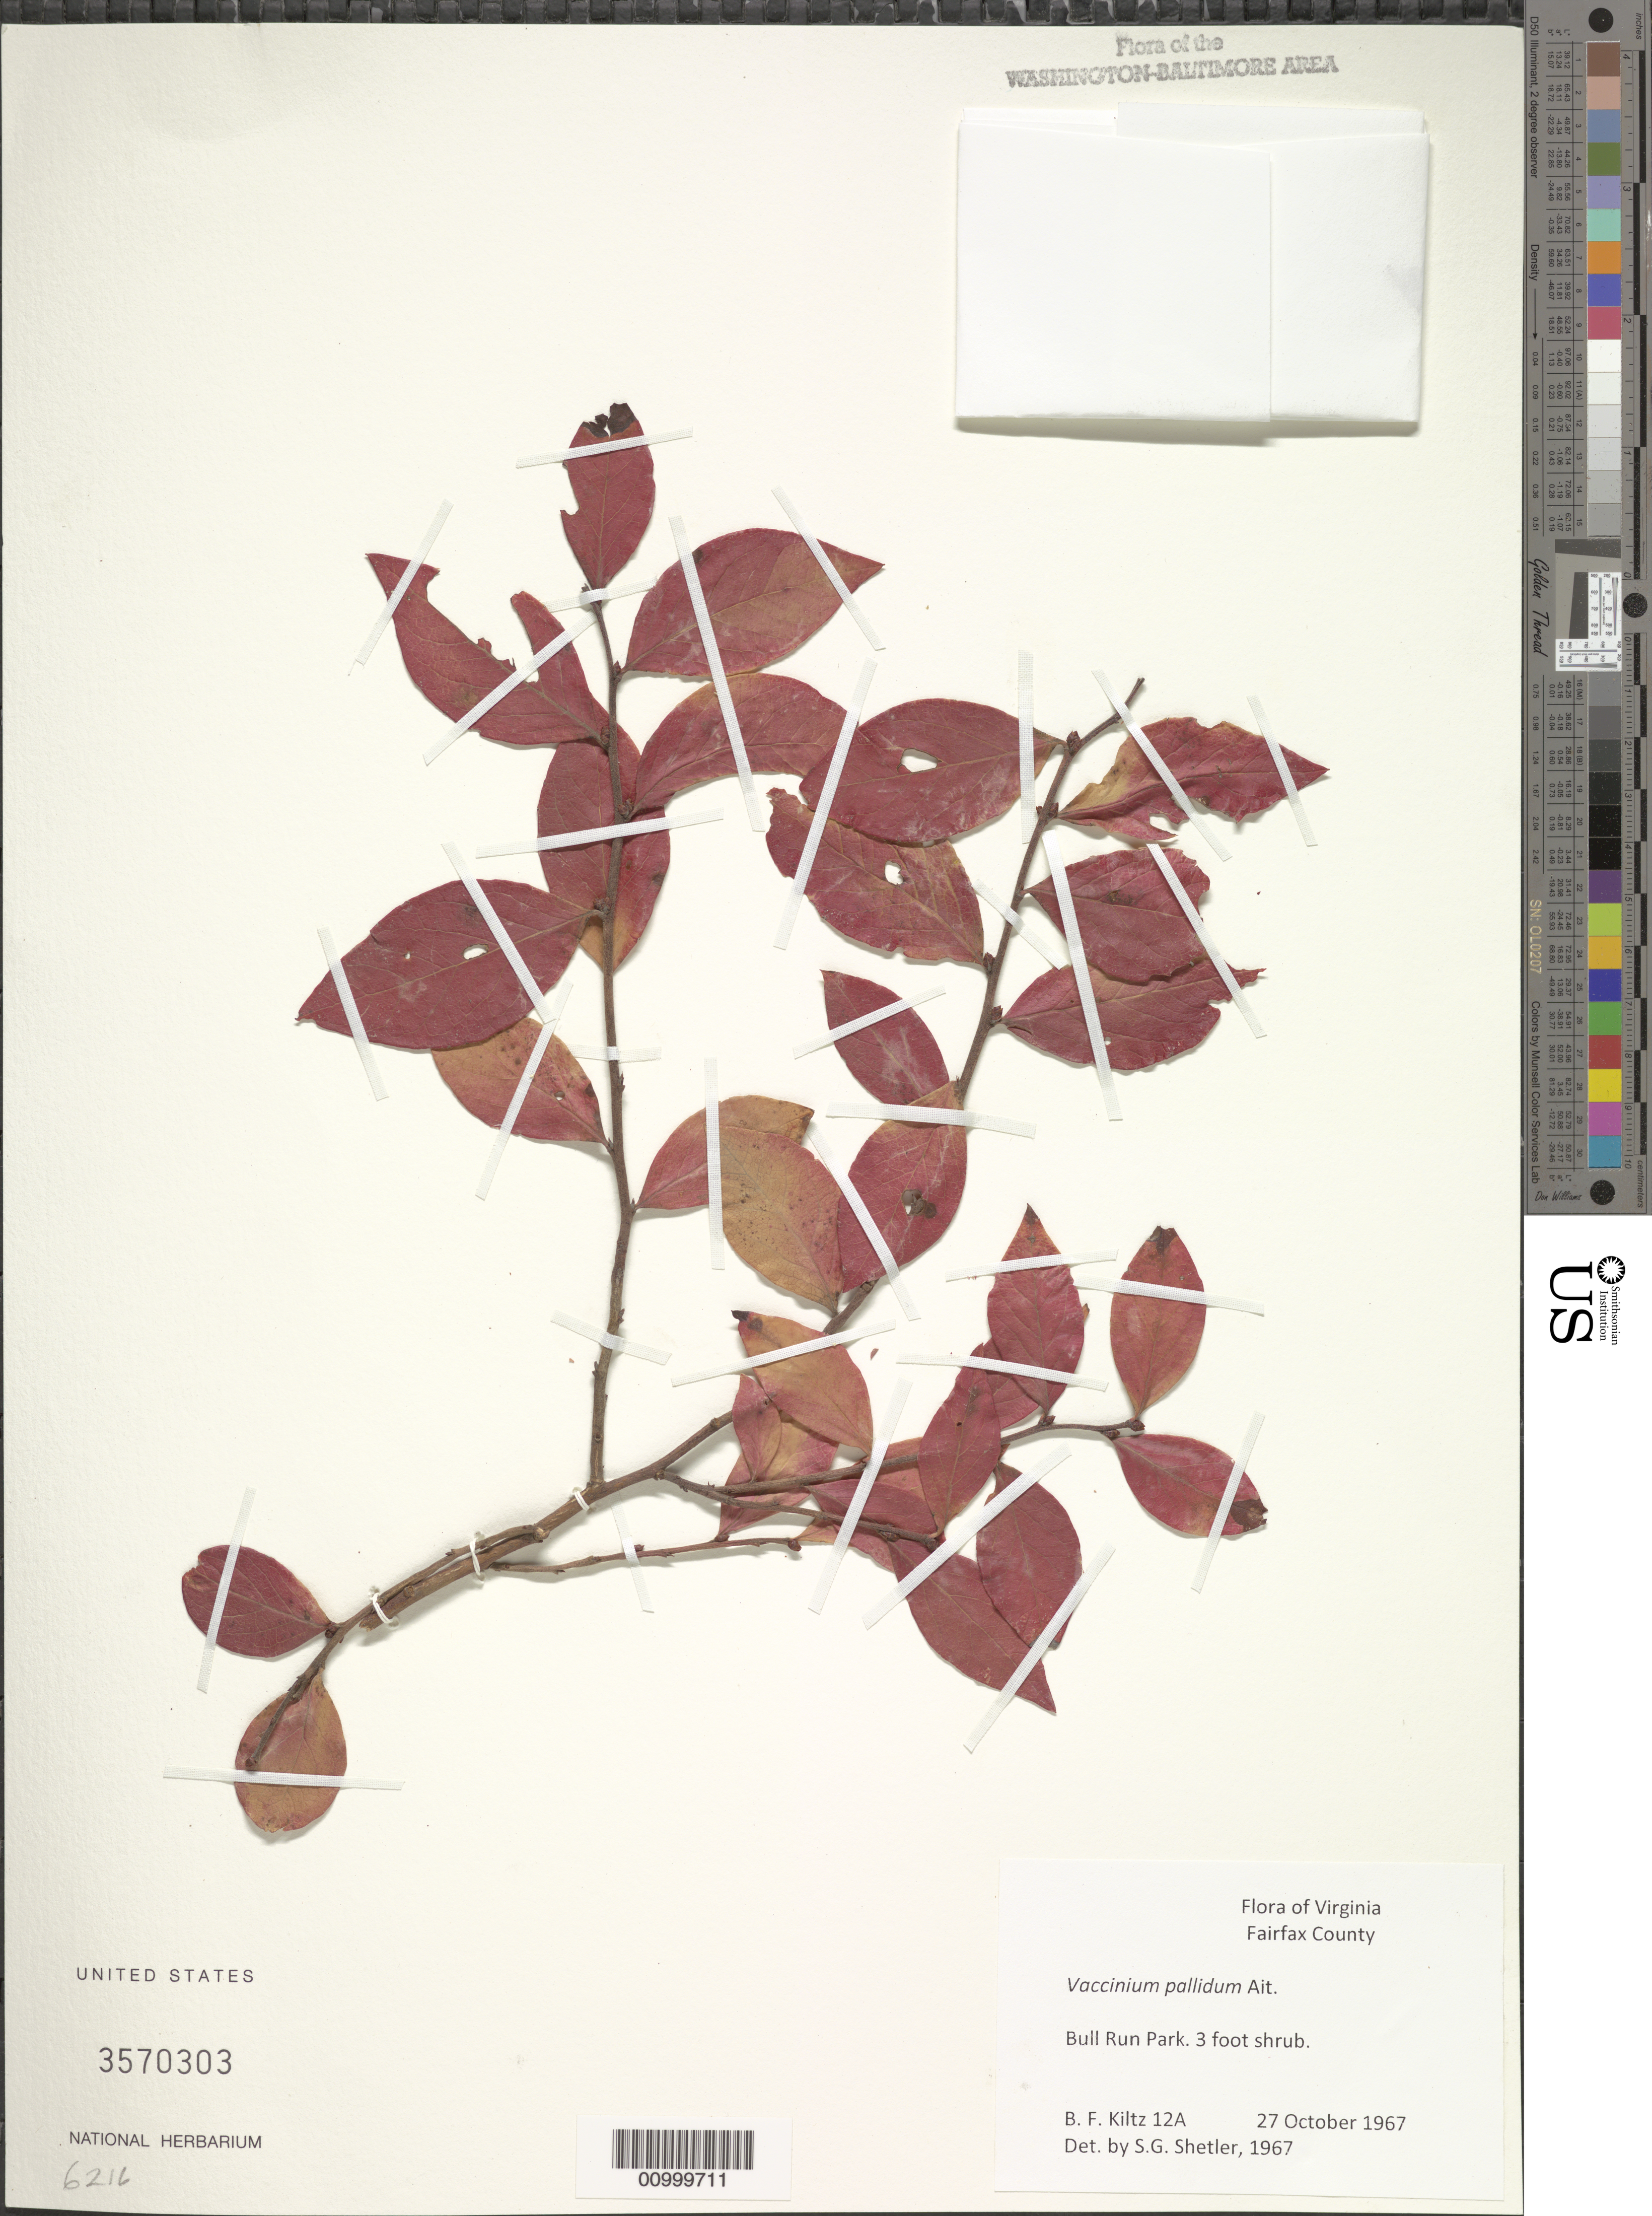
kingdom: Plantae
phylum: Tracheophyta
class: Magnoliopsida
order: Ericales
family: Ericaceae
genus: Vaccinium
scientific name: Vaccinium pallidum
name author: Aiton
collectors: B. Kiltz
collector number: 12A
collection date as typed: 27 Oct 1967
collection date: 1967-10-27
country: United States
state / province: Virginia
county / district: Fairfax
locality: Bull Run Park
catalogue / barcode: US 3570303